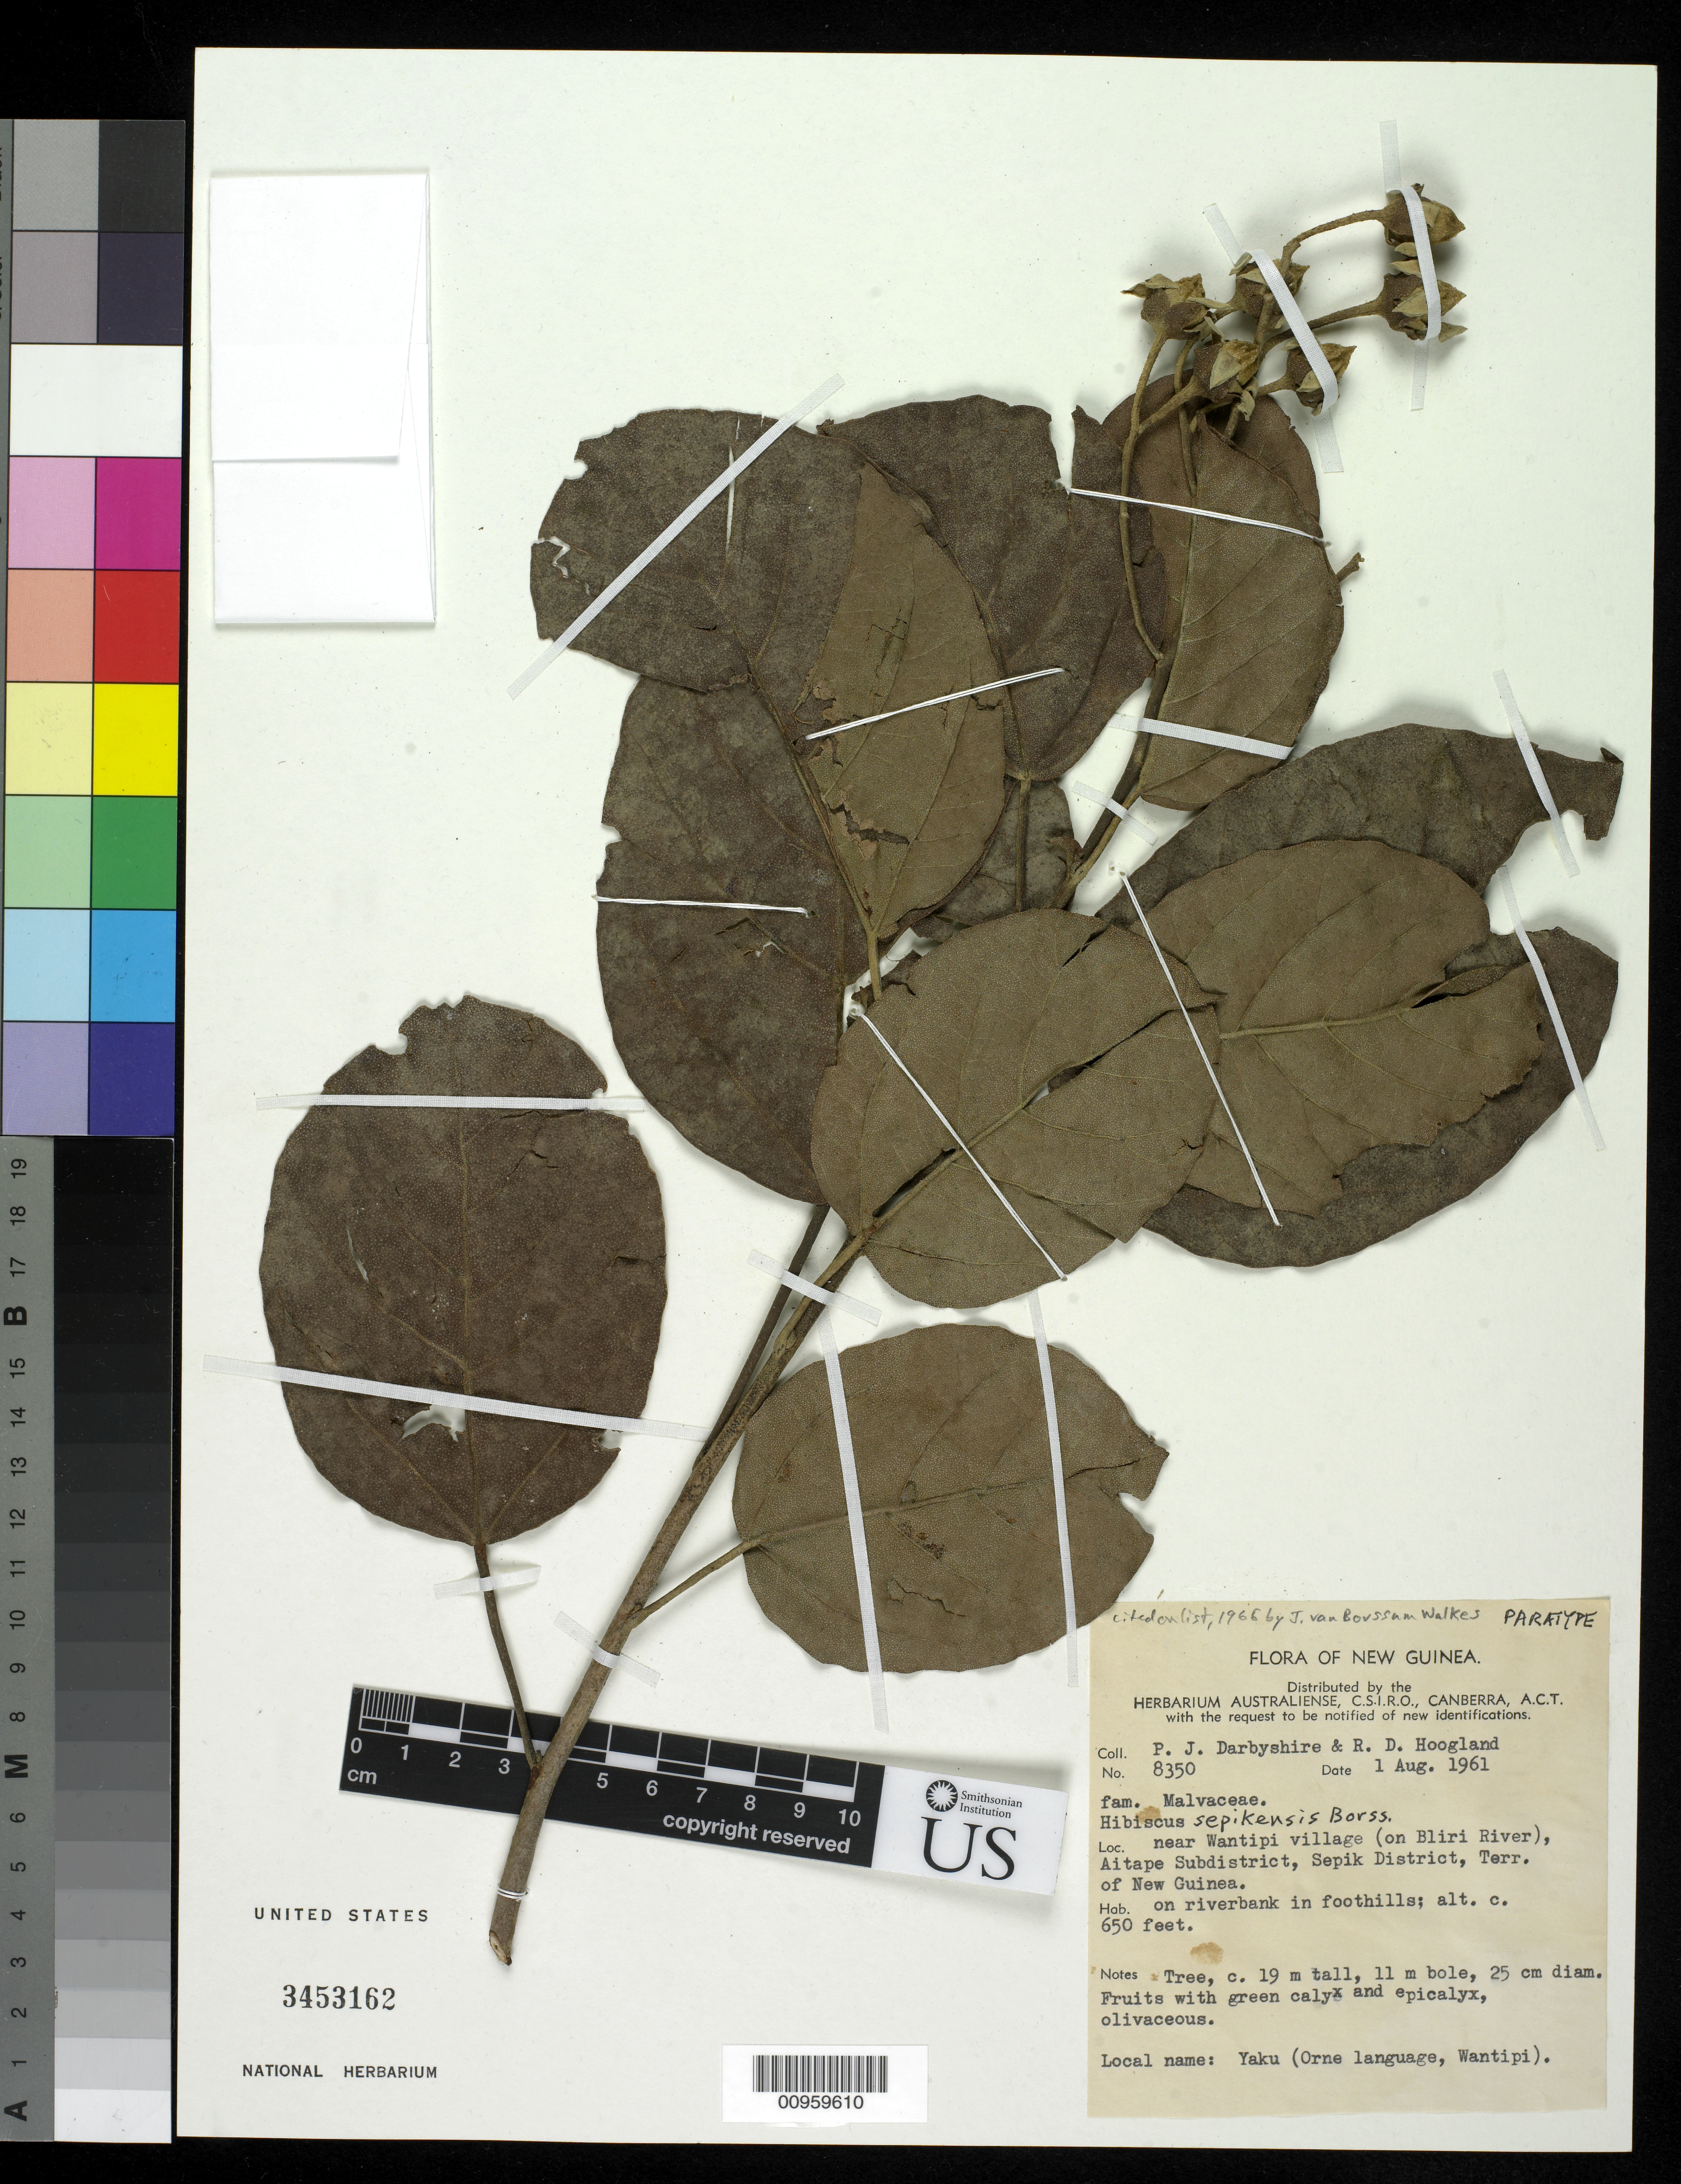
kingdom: Plantae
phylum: Tracheophyta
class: Magnoliopsida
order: Malvales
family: Malvaceae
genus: Talipariti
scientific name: Talipariti sepikense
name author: (Borss.Waalk.) Fryxell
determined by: Dorr, Laurence J., Curator (BOT), Smithsonian Institution - National Museum of Natural History (UNITED STATES)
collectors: P. Darbyshire & R. D. Hoogland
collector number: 8350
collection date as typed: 01 Aug 1961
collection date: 1961-08-01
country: Papua New Guinea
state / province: Sandaun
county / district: Aitape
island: New Guinea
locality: Near Wantipi village on Bliri River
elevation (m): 198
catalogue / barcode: US 3453162